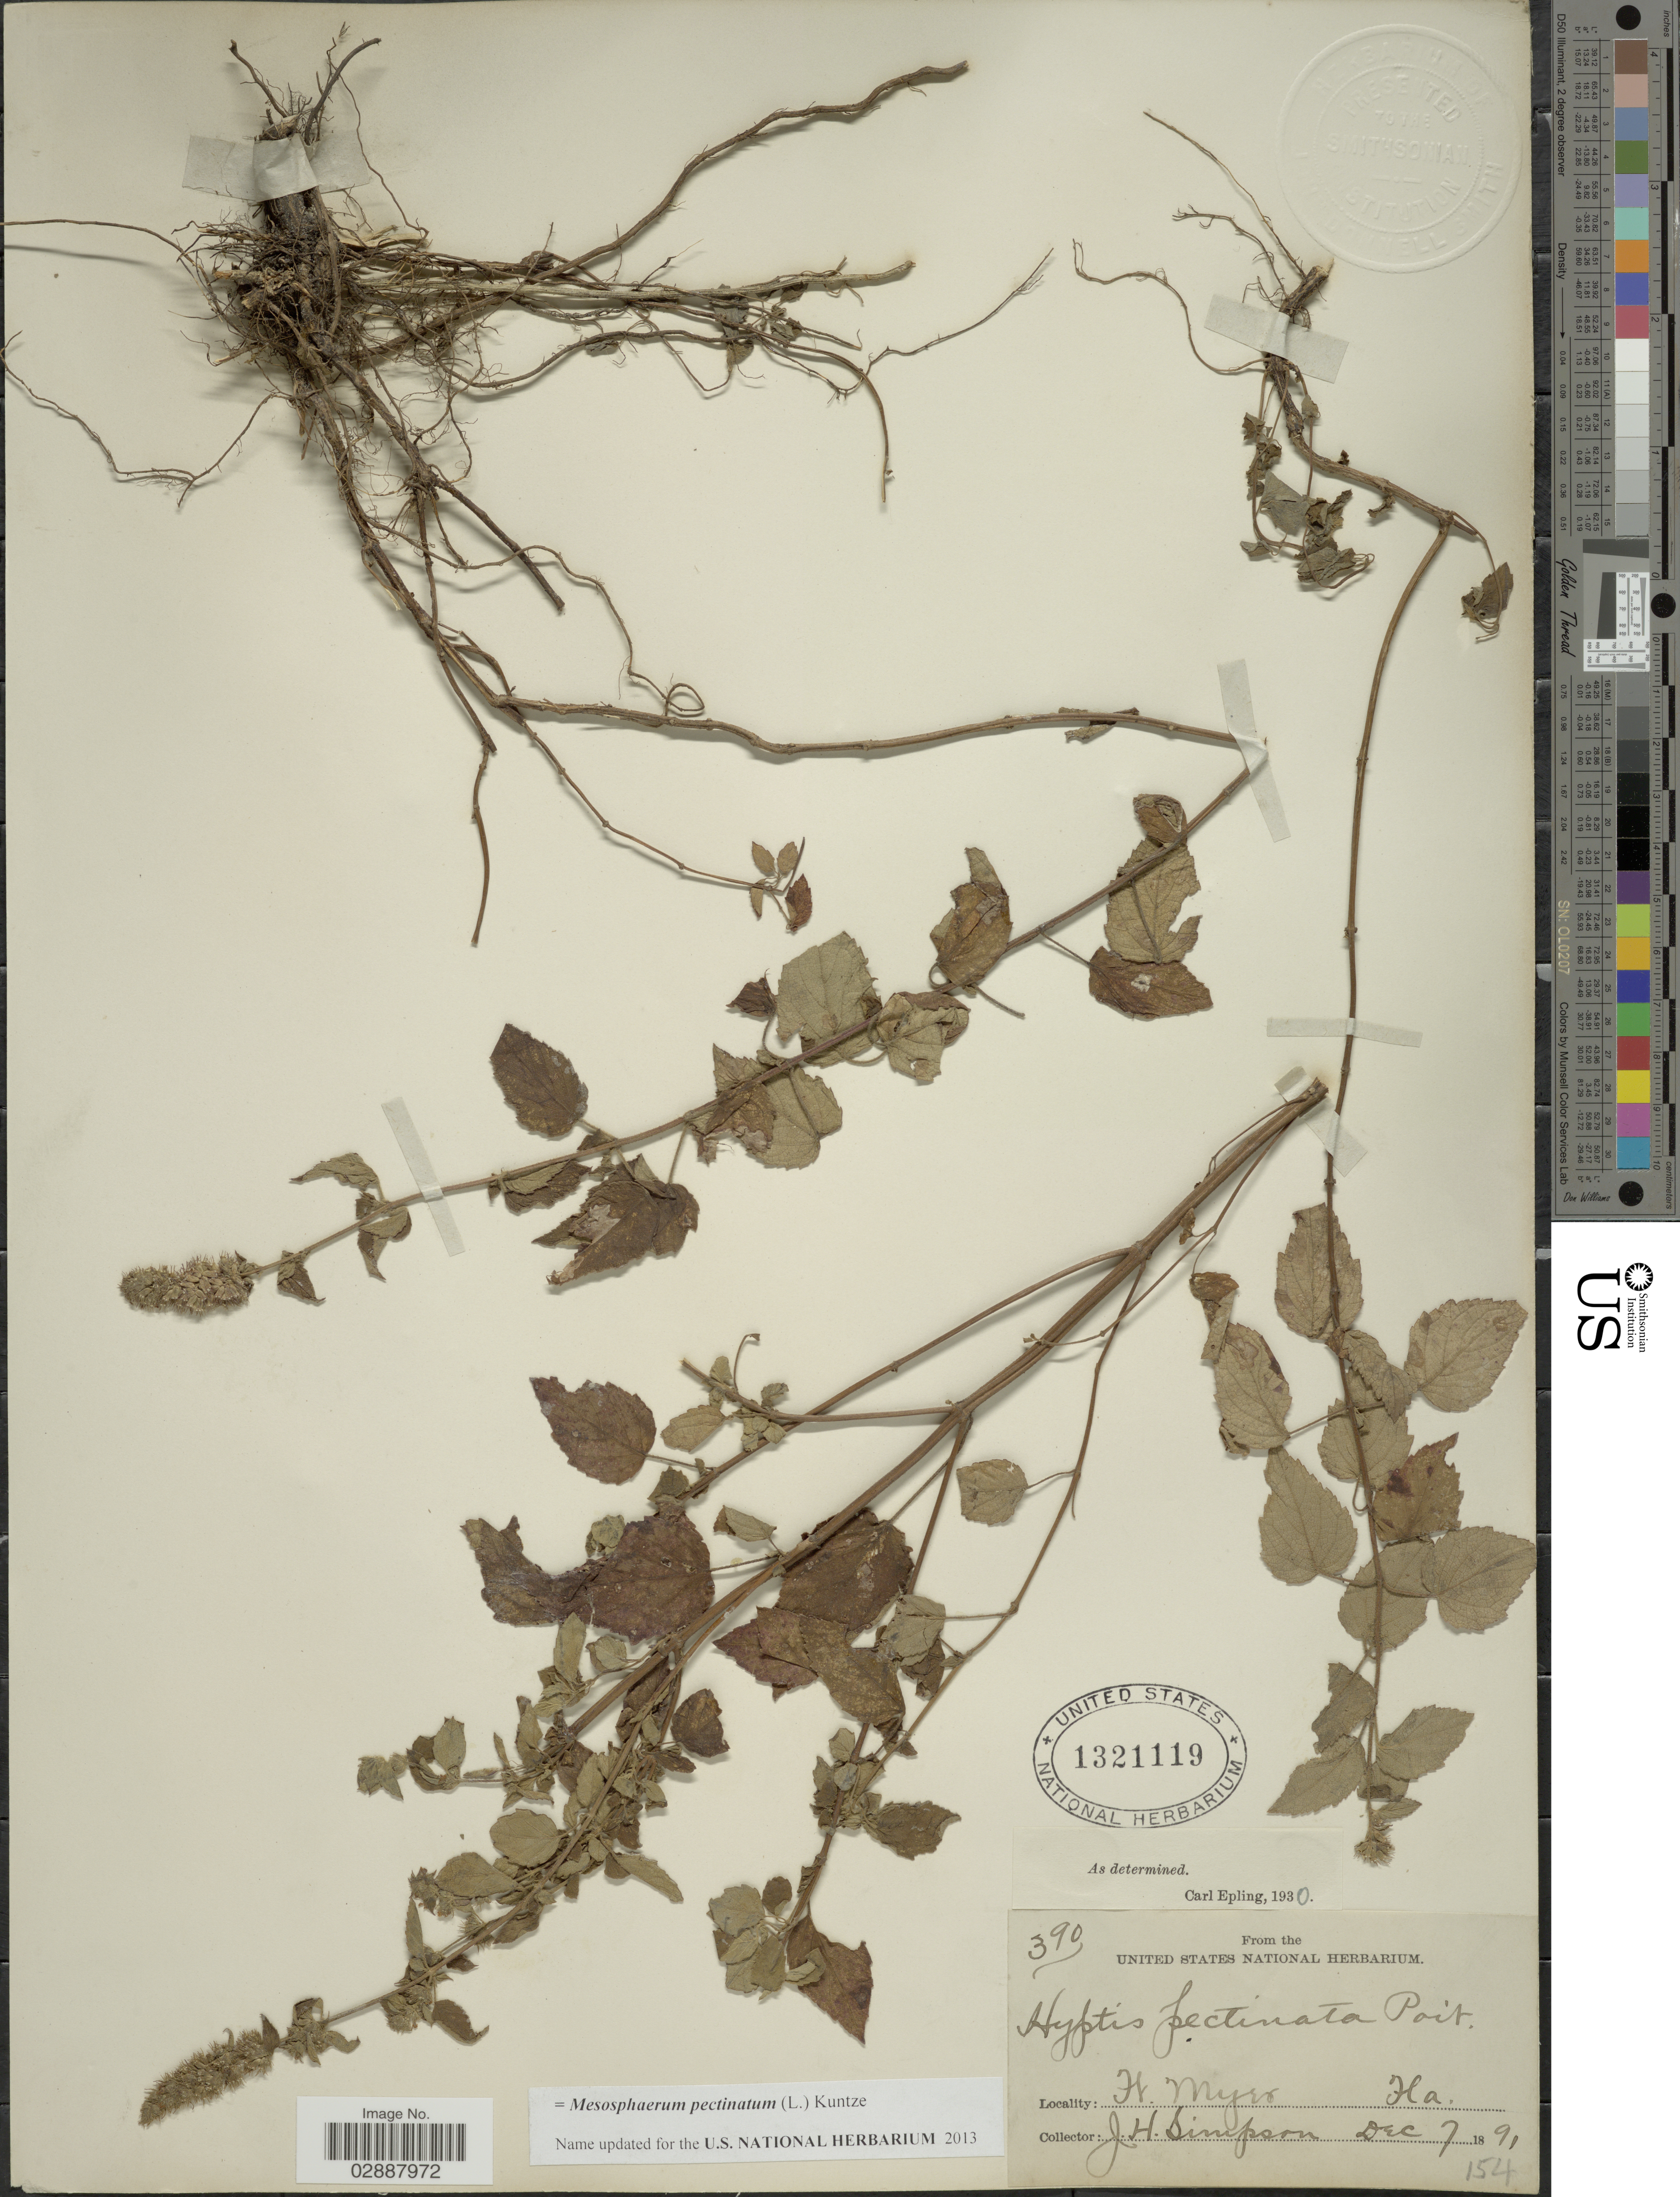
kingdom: Plantae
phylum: Tracheophyta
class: Magnoliopsida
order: Lamiales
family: Lamiaceae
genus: Mesosphaerum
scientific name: Mesosphaerum pectinatum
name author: (L.) Kuntze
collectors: J. H. Simpson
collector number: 390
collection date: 1891-12-07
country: United States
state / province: Florida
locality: Ft. Myers.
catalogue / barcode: US 1321119